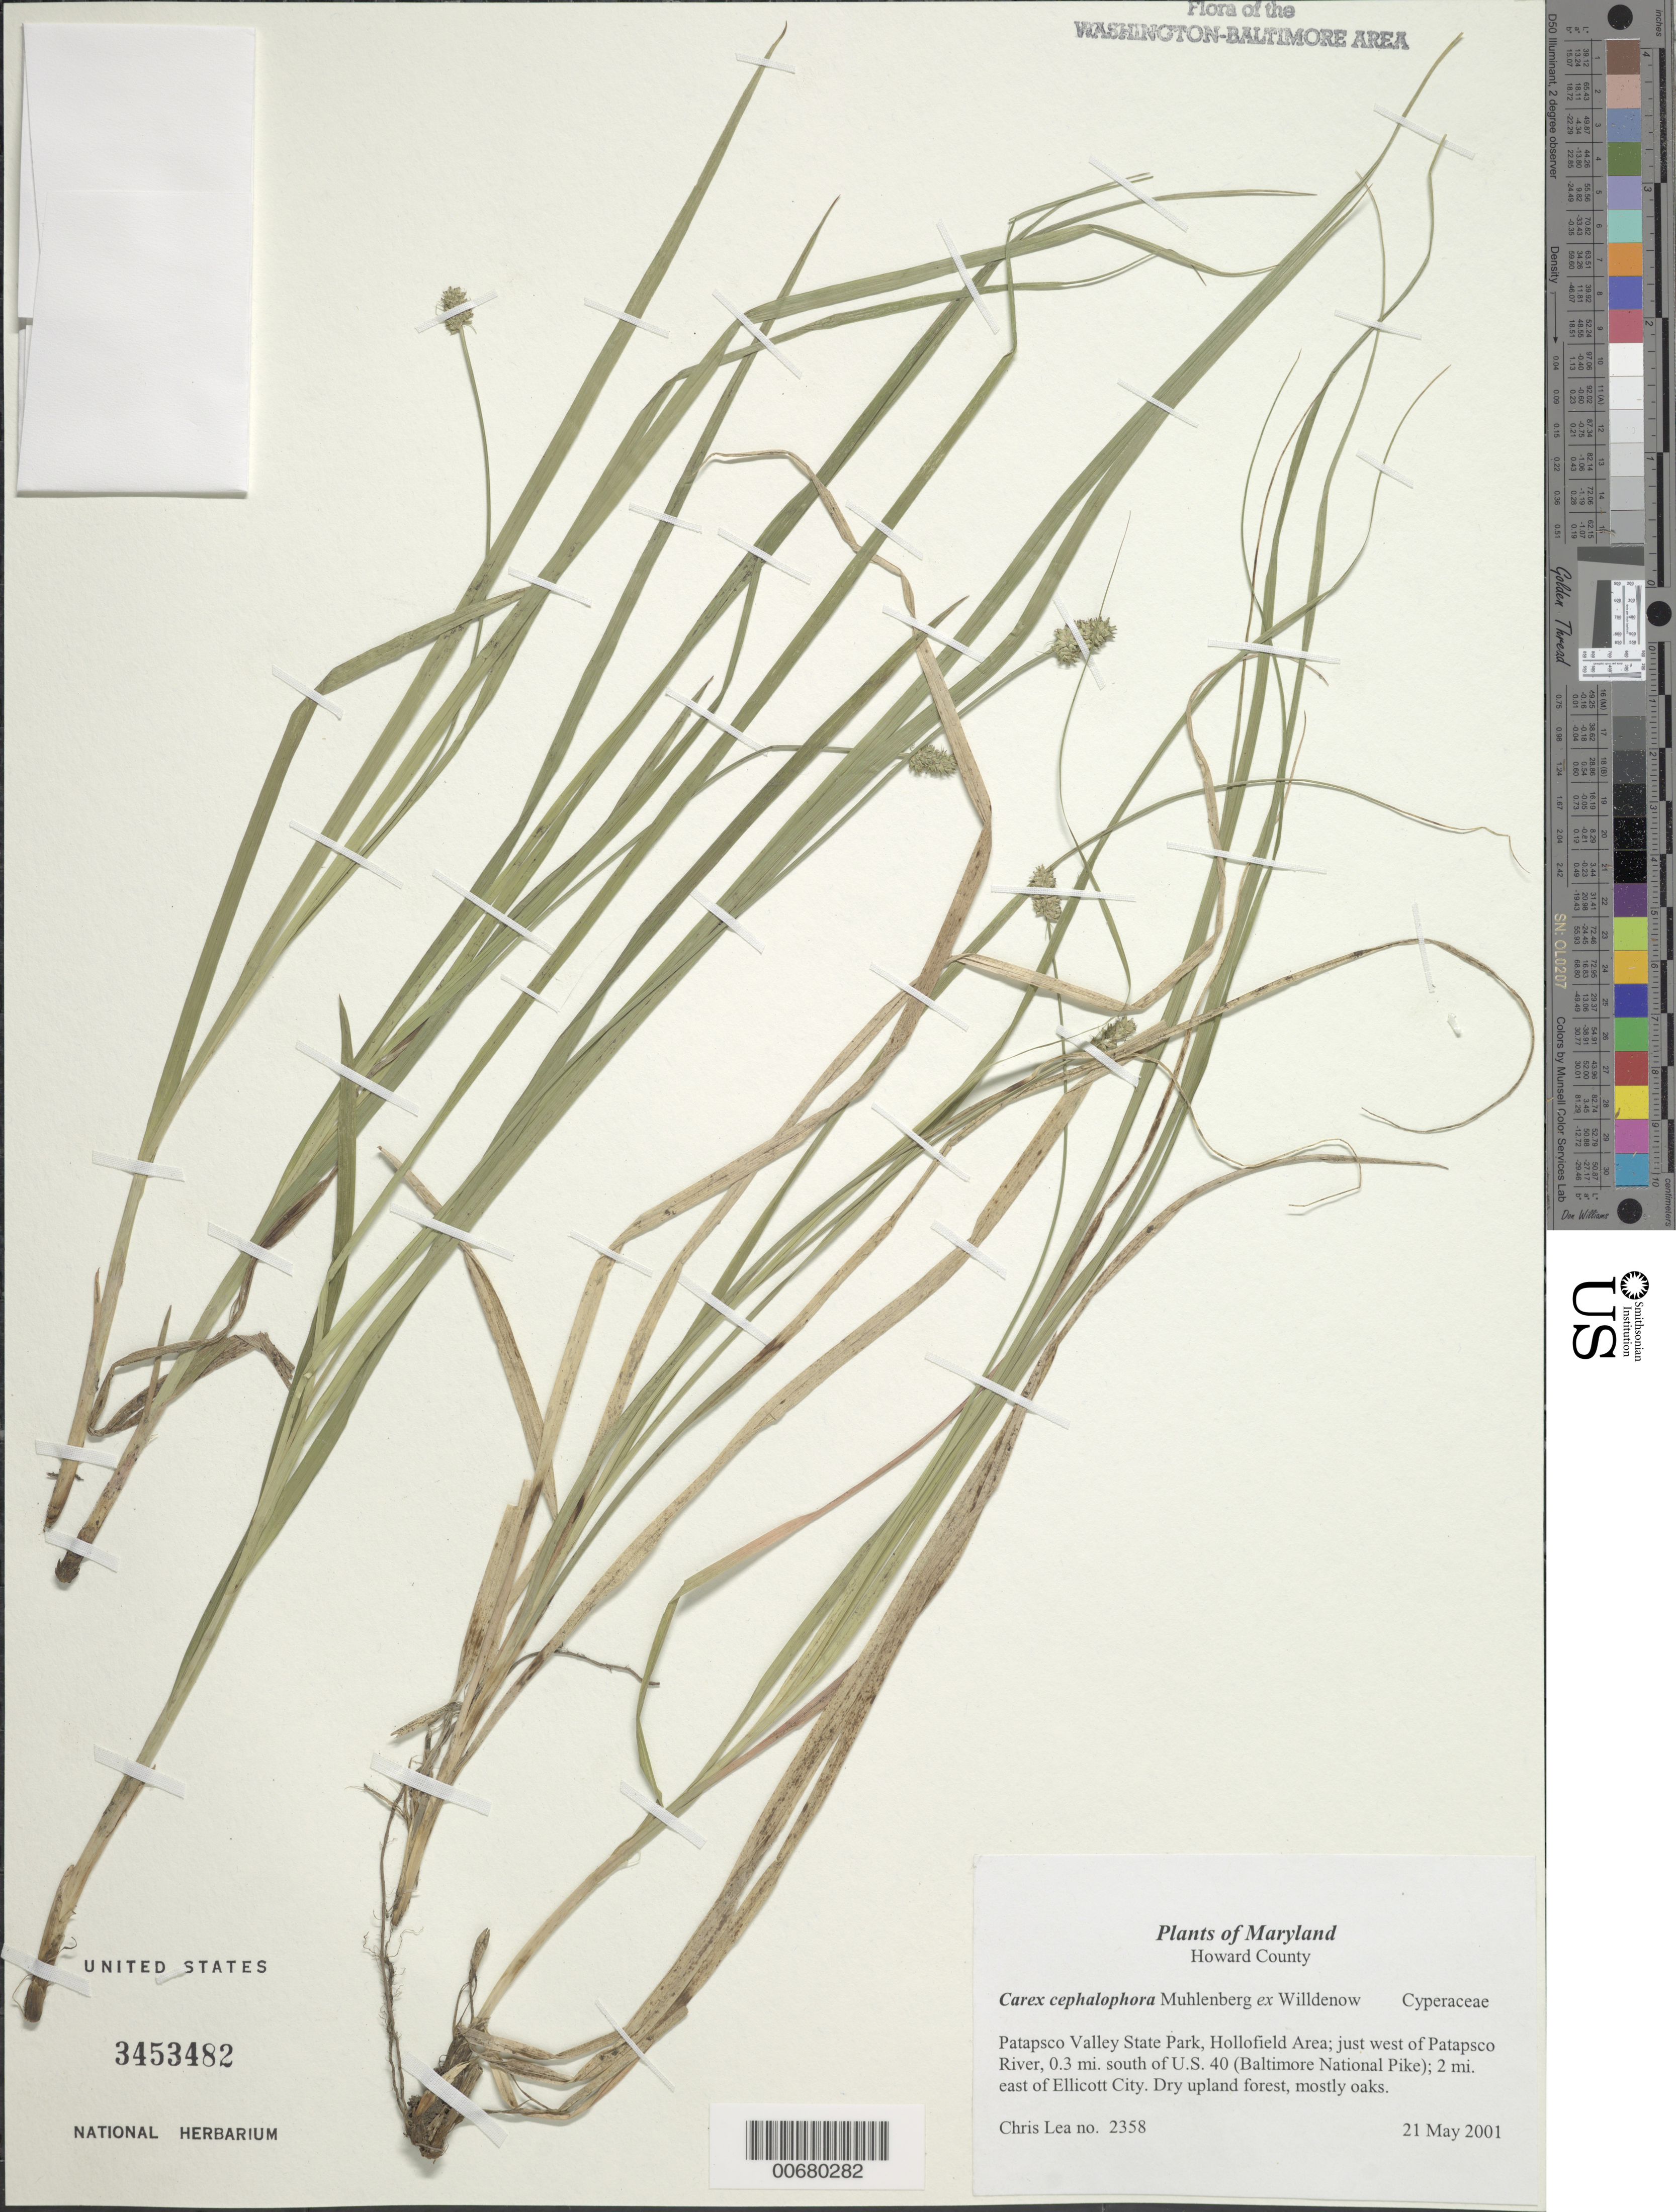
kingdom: Plantae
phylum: Tracheophyta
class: Liliopsida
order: Poales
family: Cyperaceae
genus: Carex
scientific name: Carex cephalophora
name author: Muhl. ex Willd.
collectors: C. Lea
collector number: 2358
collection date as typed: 21 May 2001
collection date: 2001-05-21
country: United States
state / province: Maryland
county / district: Howard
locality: Patapsco Valley State Park, Hollofield Area; just west of Patapsco River, 0.3 miles south of U.S. 40 (Baltimore National Pike); 2 miles east of Ellicott City.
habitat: Dry upland forest, mostly oaks.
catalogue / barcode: US 3453482